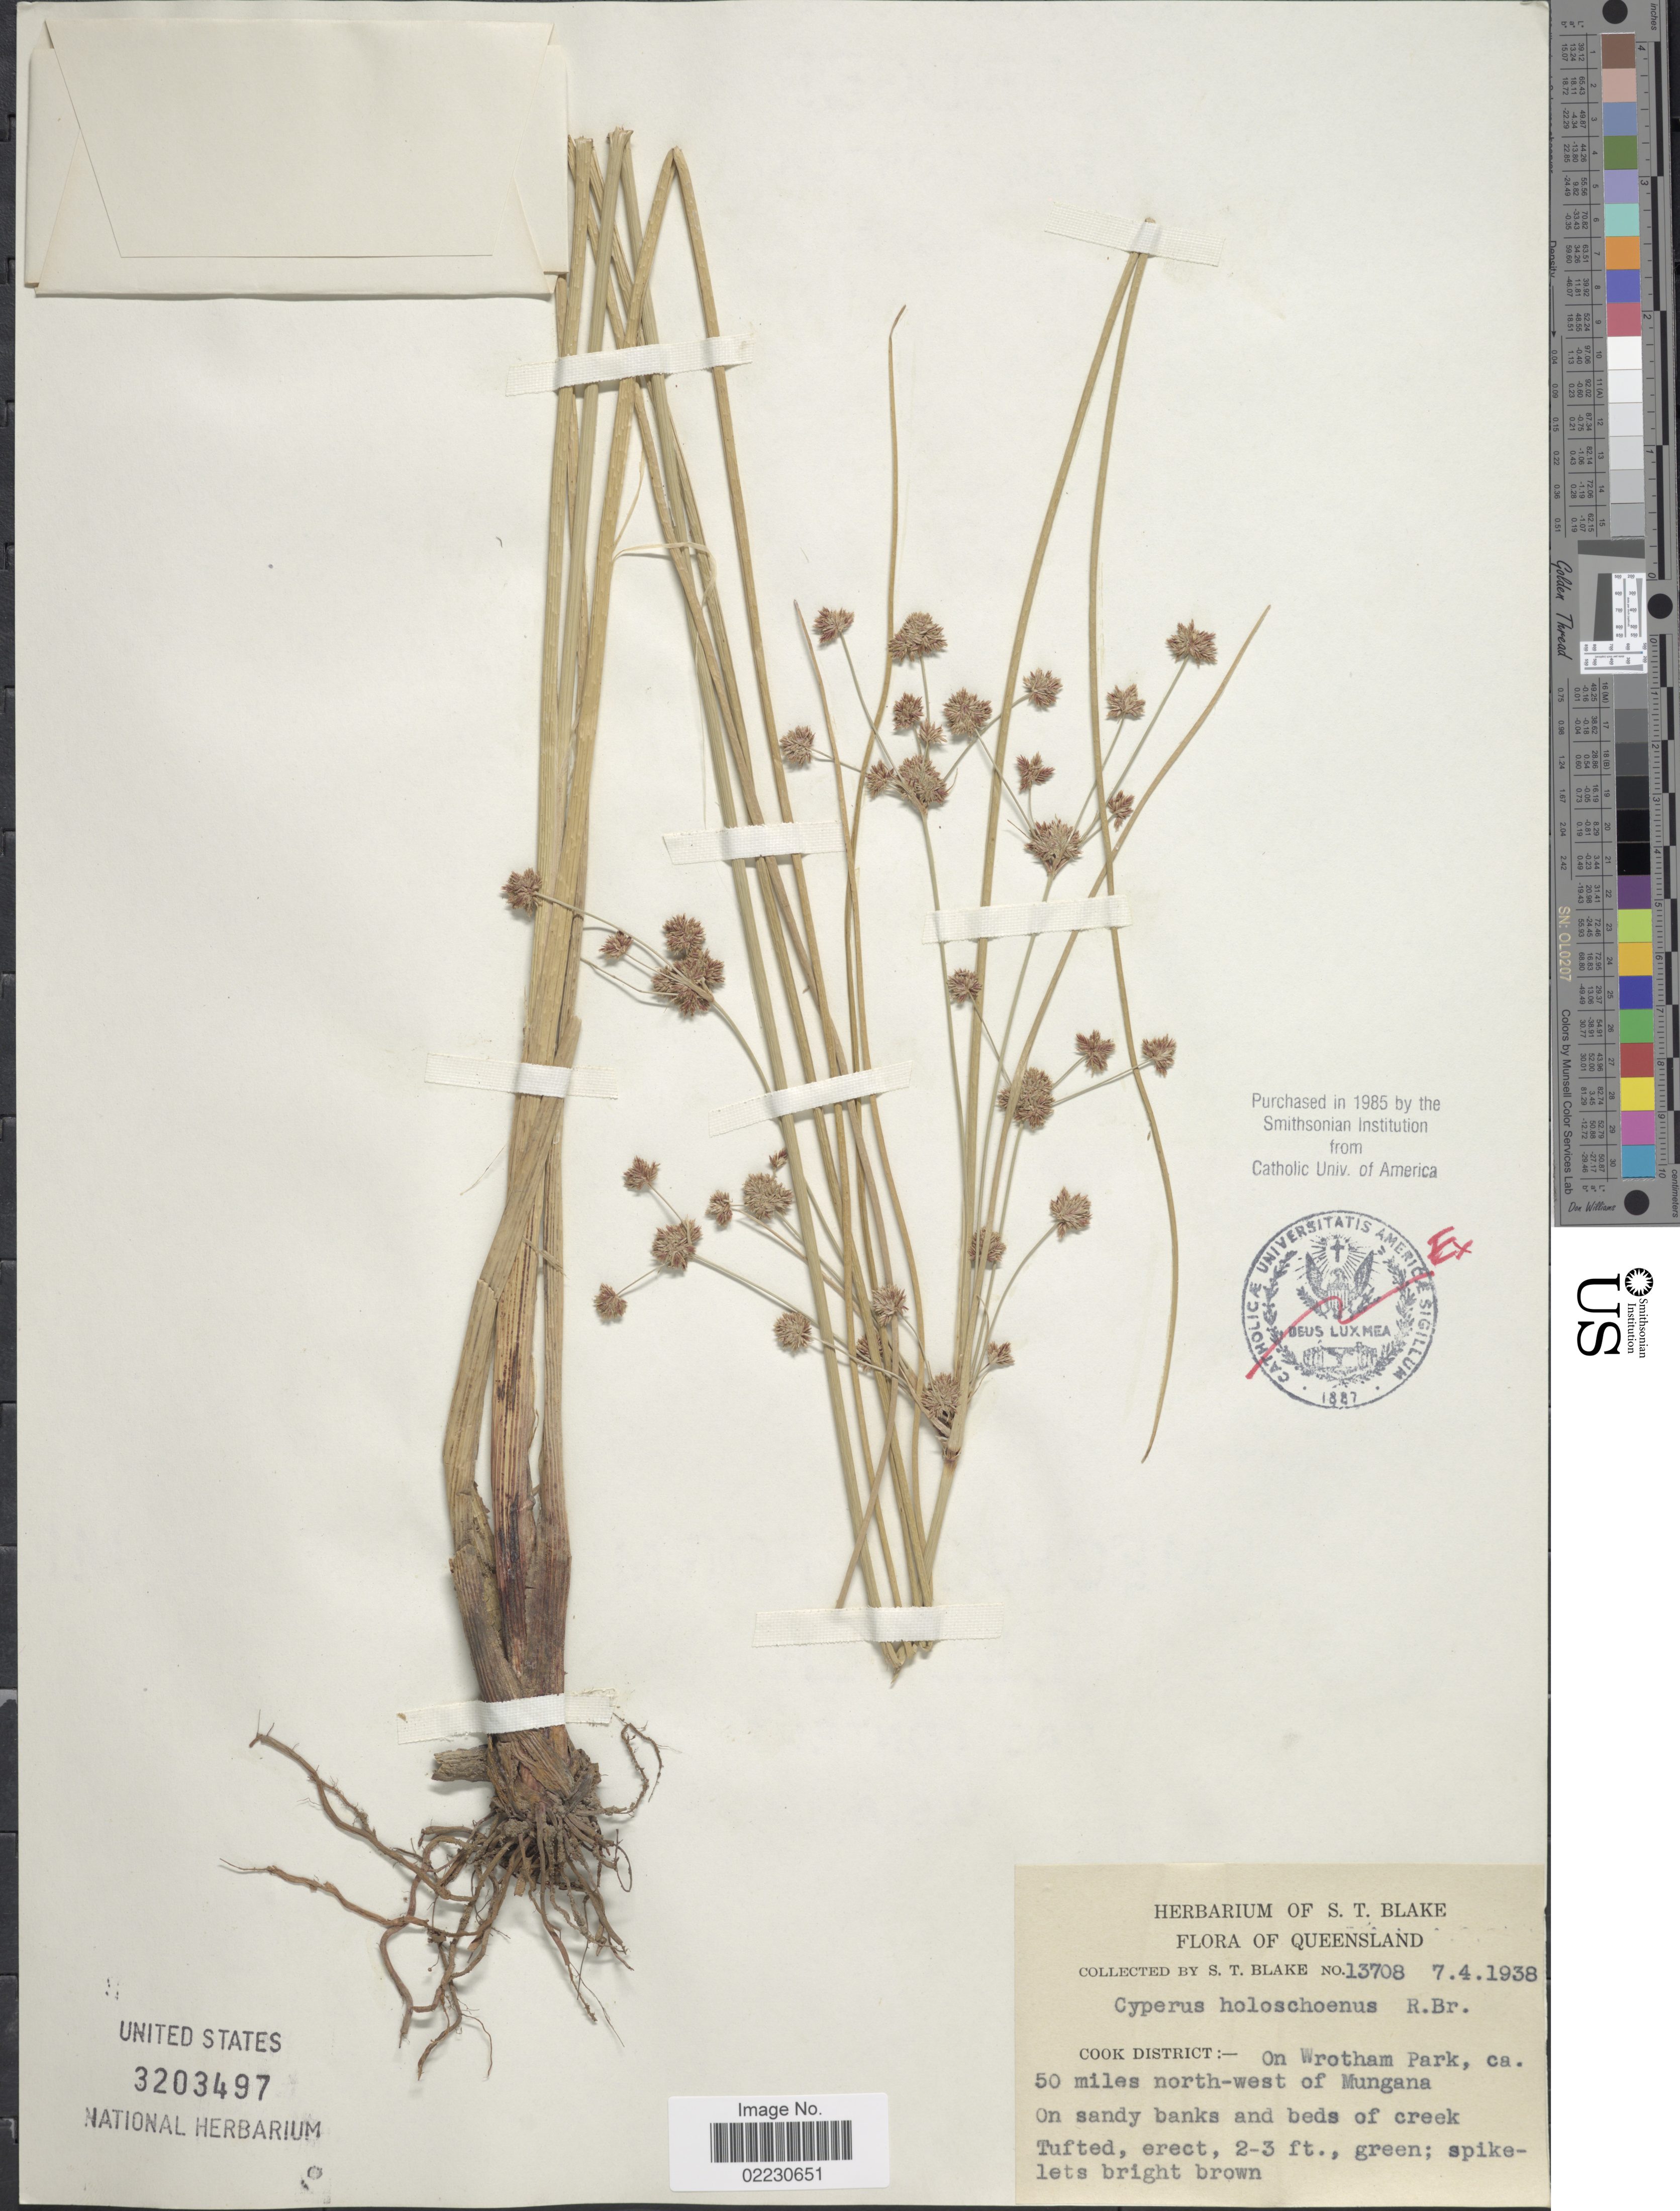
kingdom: Plantae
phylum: Tracheophyta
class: Liliopsida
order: Poales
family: Cyperaceae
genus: Cyperus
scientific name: Cyperus holoschoenus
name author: R. Br.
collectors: S. T. Blake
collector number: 13708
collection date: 1938-04-07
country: Australia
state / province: Queensland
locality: Cook District:- On Wrotham Park, ca. 50 miles north-west of Mungana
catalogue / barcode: US 3203497